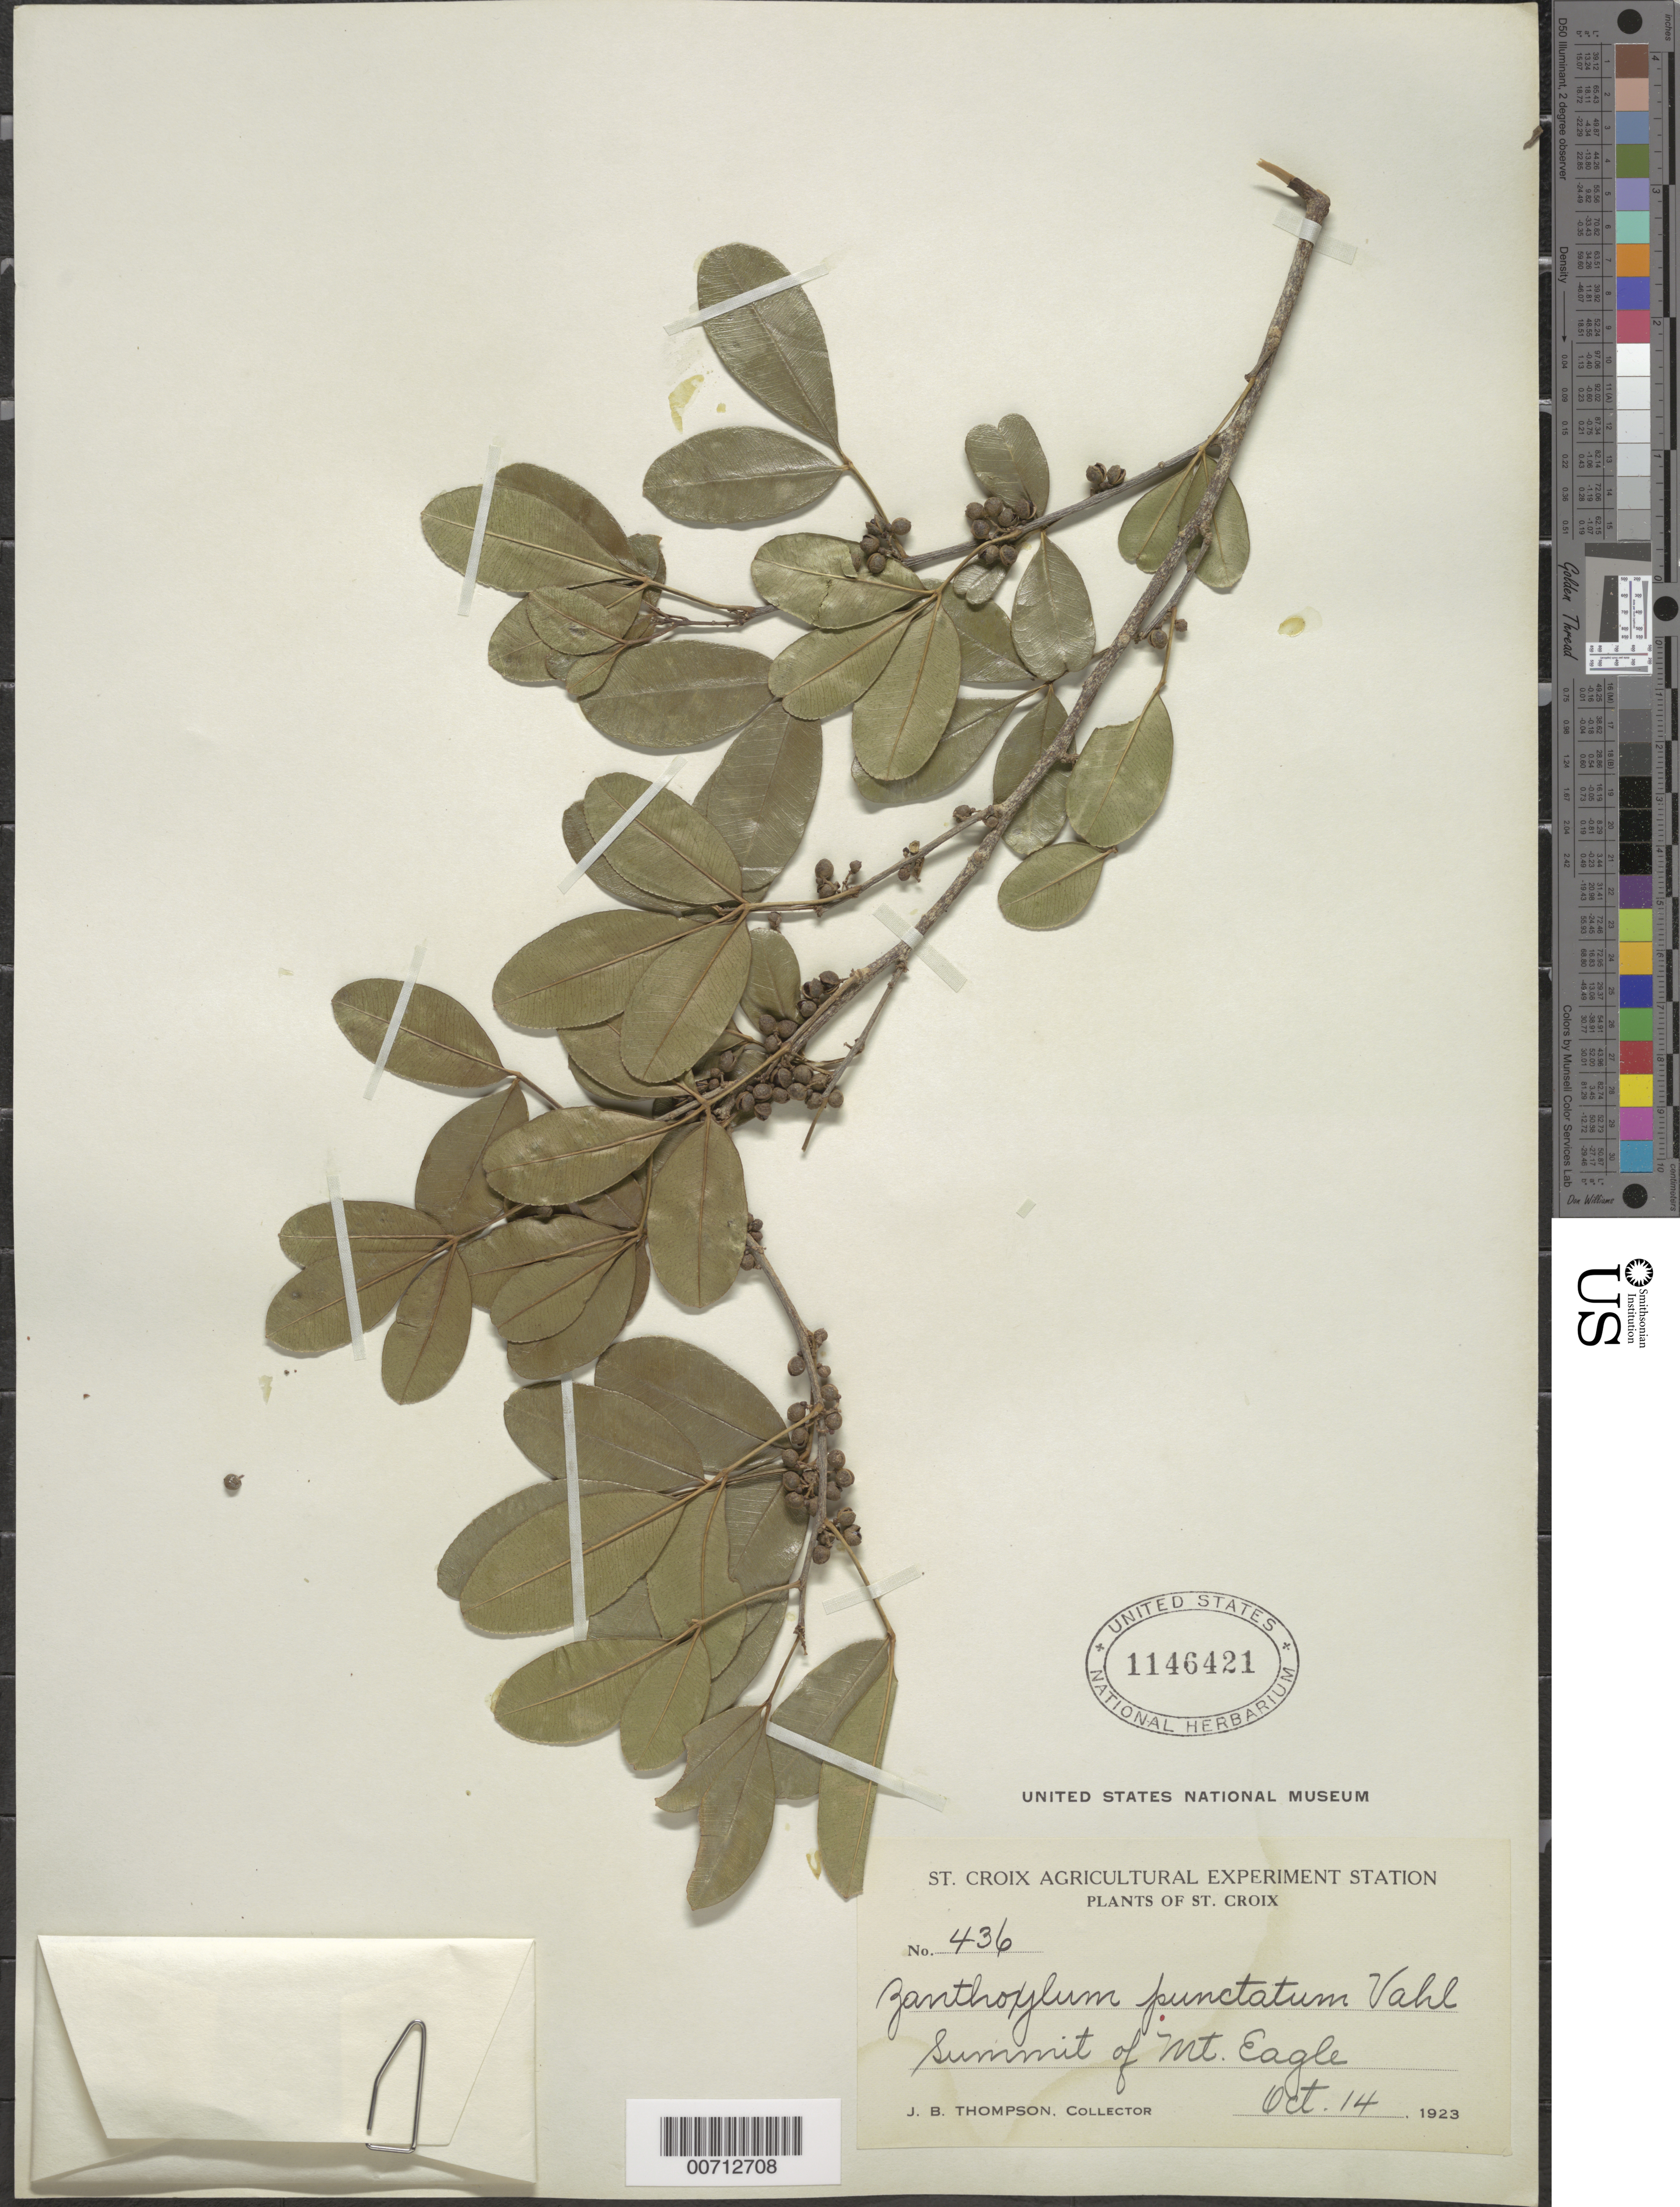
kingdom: Plantae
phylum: Tracheophyta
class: Magnoliopsida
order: Sapindales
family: Rutaceae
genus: Zanthoxylum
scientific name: Zanthoxylum punctatum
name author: Vahl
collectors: J. B. Thompson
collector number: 436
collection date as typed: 14 Oct 1923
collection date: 1923-10-14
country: U.S. Virgin Islands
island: St. Croix Island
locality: Mt. Eagle, summit of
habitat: Summit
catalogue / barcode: US 1146421